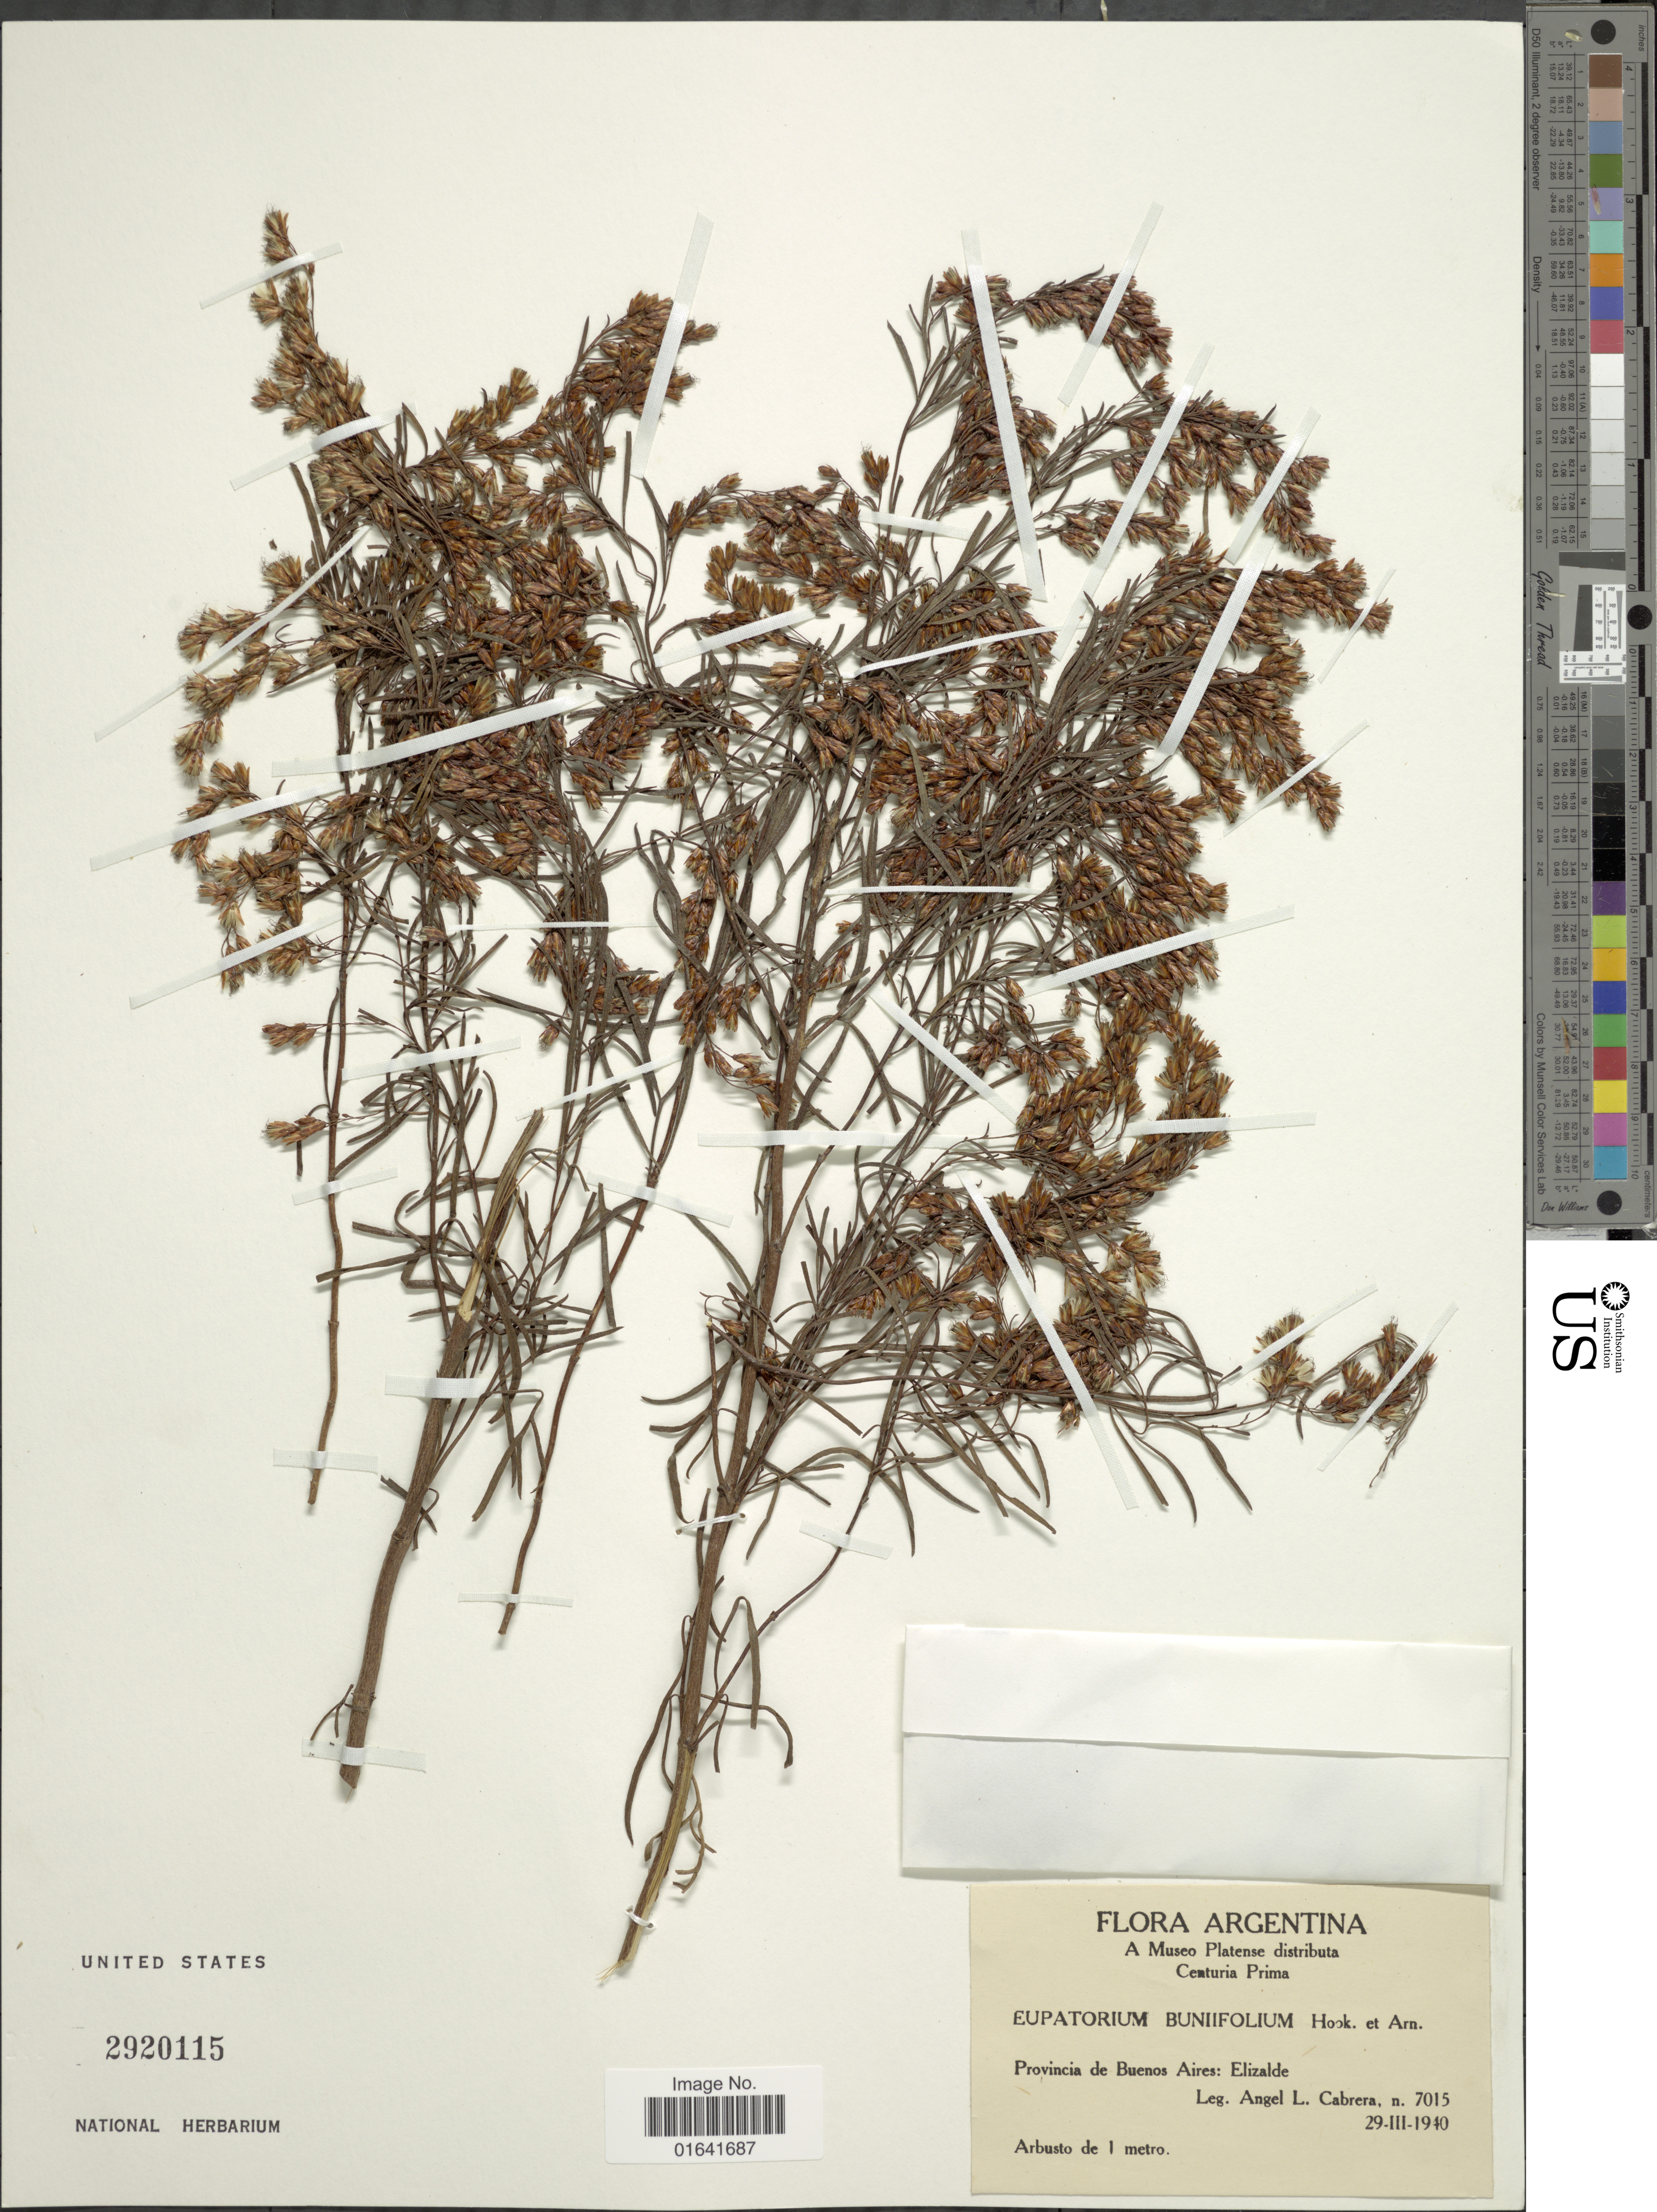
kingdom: Plantae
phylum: Tracheophyta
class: Magnoliopsida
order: Asterales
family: Asteraceae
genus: Acanthostyles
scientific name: Acanthostyles buniifolius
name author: (Hook. & Arn.) R.M. King & H. Rob.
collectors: A. L. Cabrera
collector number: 7015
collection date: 1940-03-29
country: Argentina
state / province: Buenos Aires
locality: Elizalde.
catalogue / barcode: US 2920115